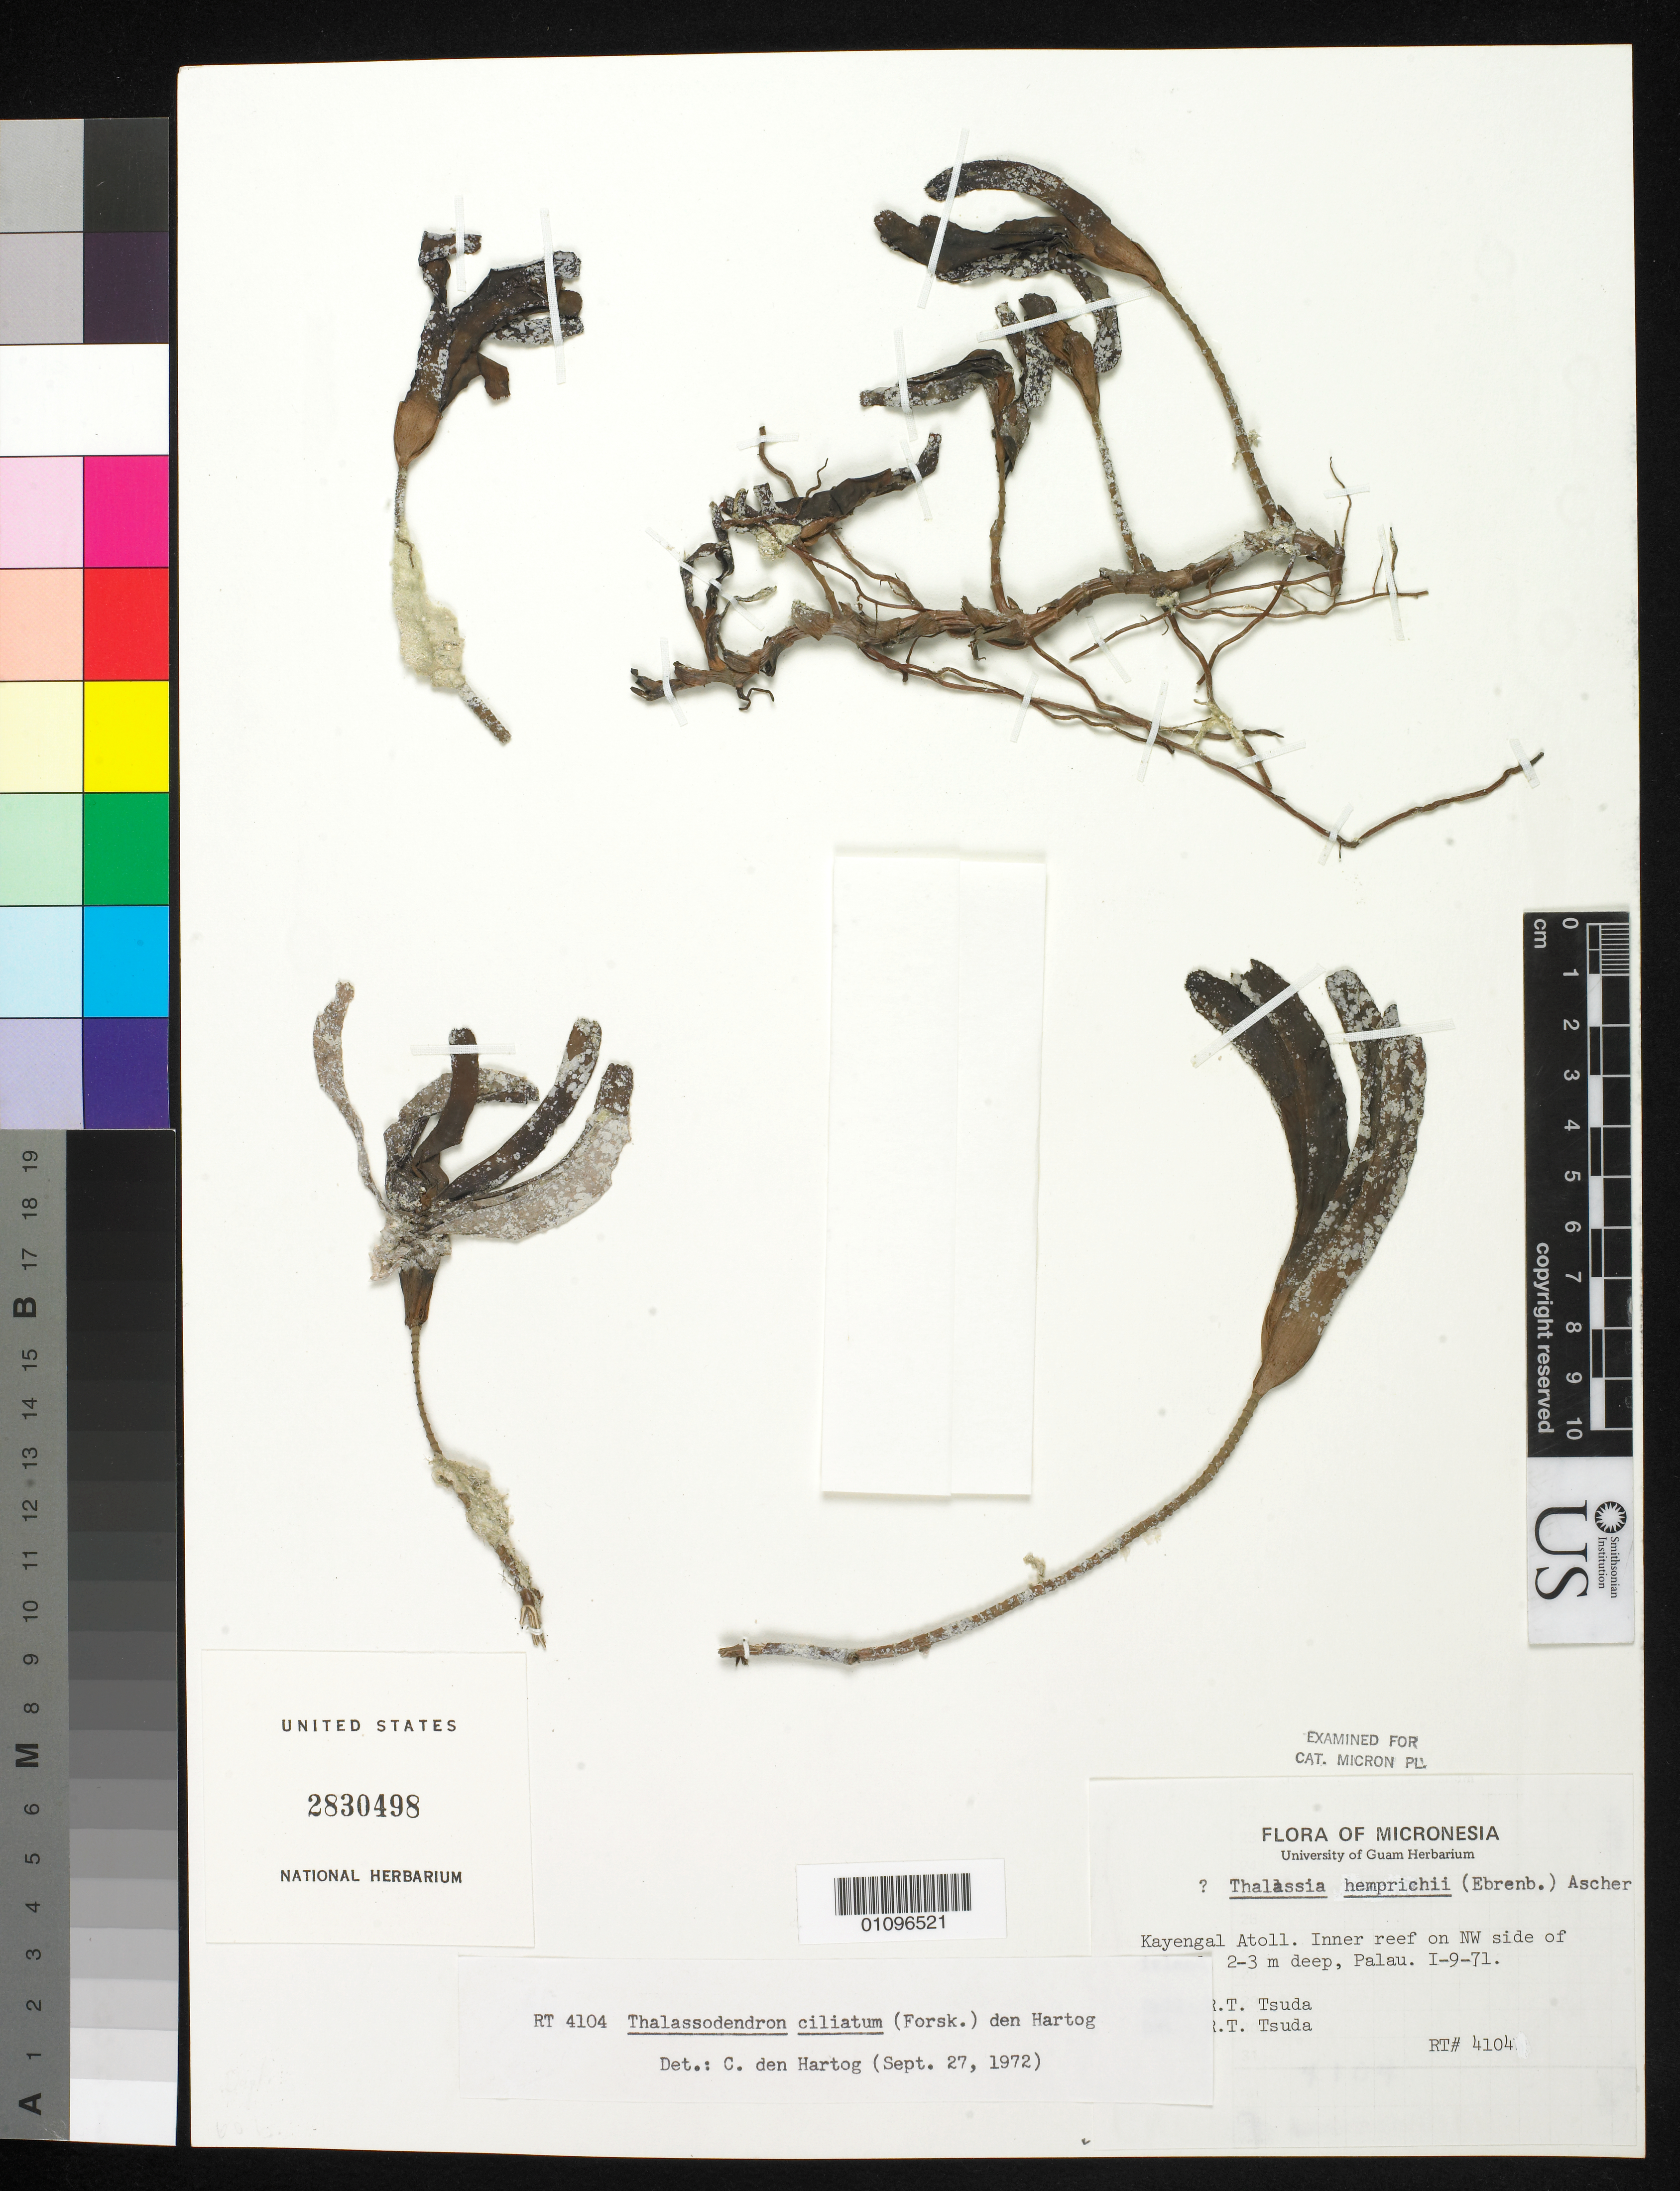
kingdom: Plantae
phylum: Tracheophyta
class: Liliopsida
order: Alismatales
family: Hydrocharitaceae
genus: Thalassia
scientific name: Thalassia hemprichii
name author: Asch.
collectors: R. Tsuda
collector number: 4104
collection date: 1971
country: Palau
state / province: Kayangel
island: Ngcheangel [Kayangel] Atoll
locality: Inner reef, NW side of Kayangel Islet.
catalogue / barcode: US 2830498